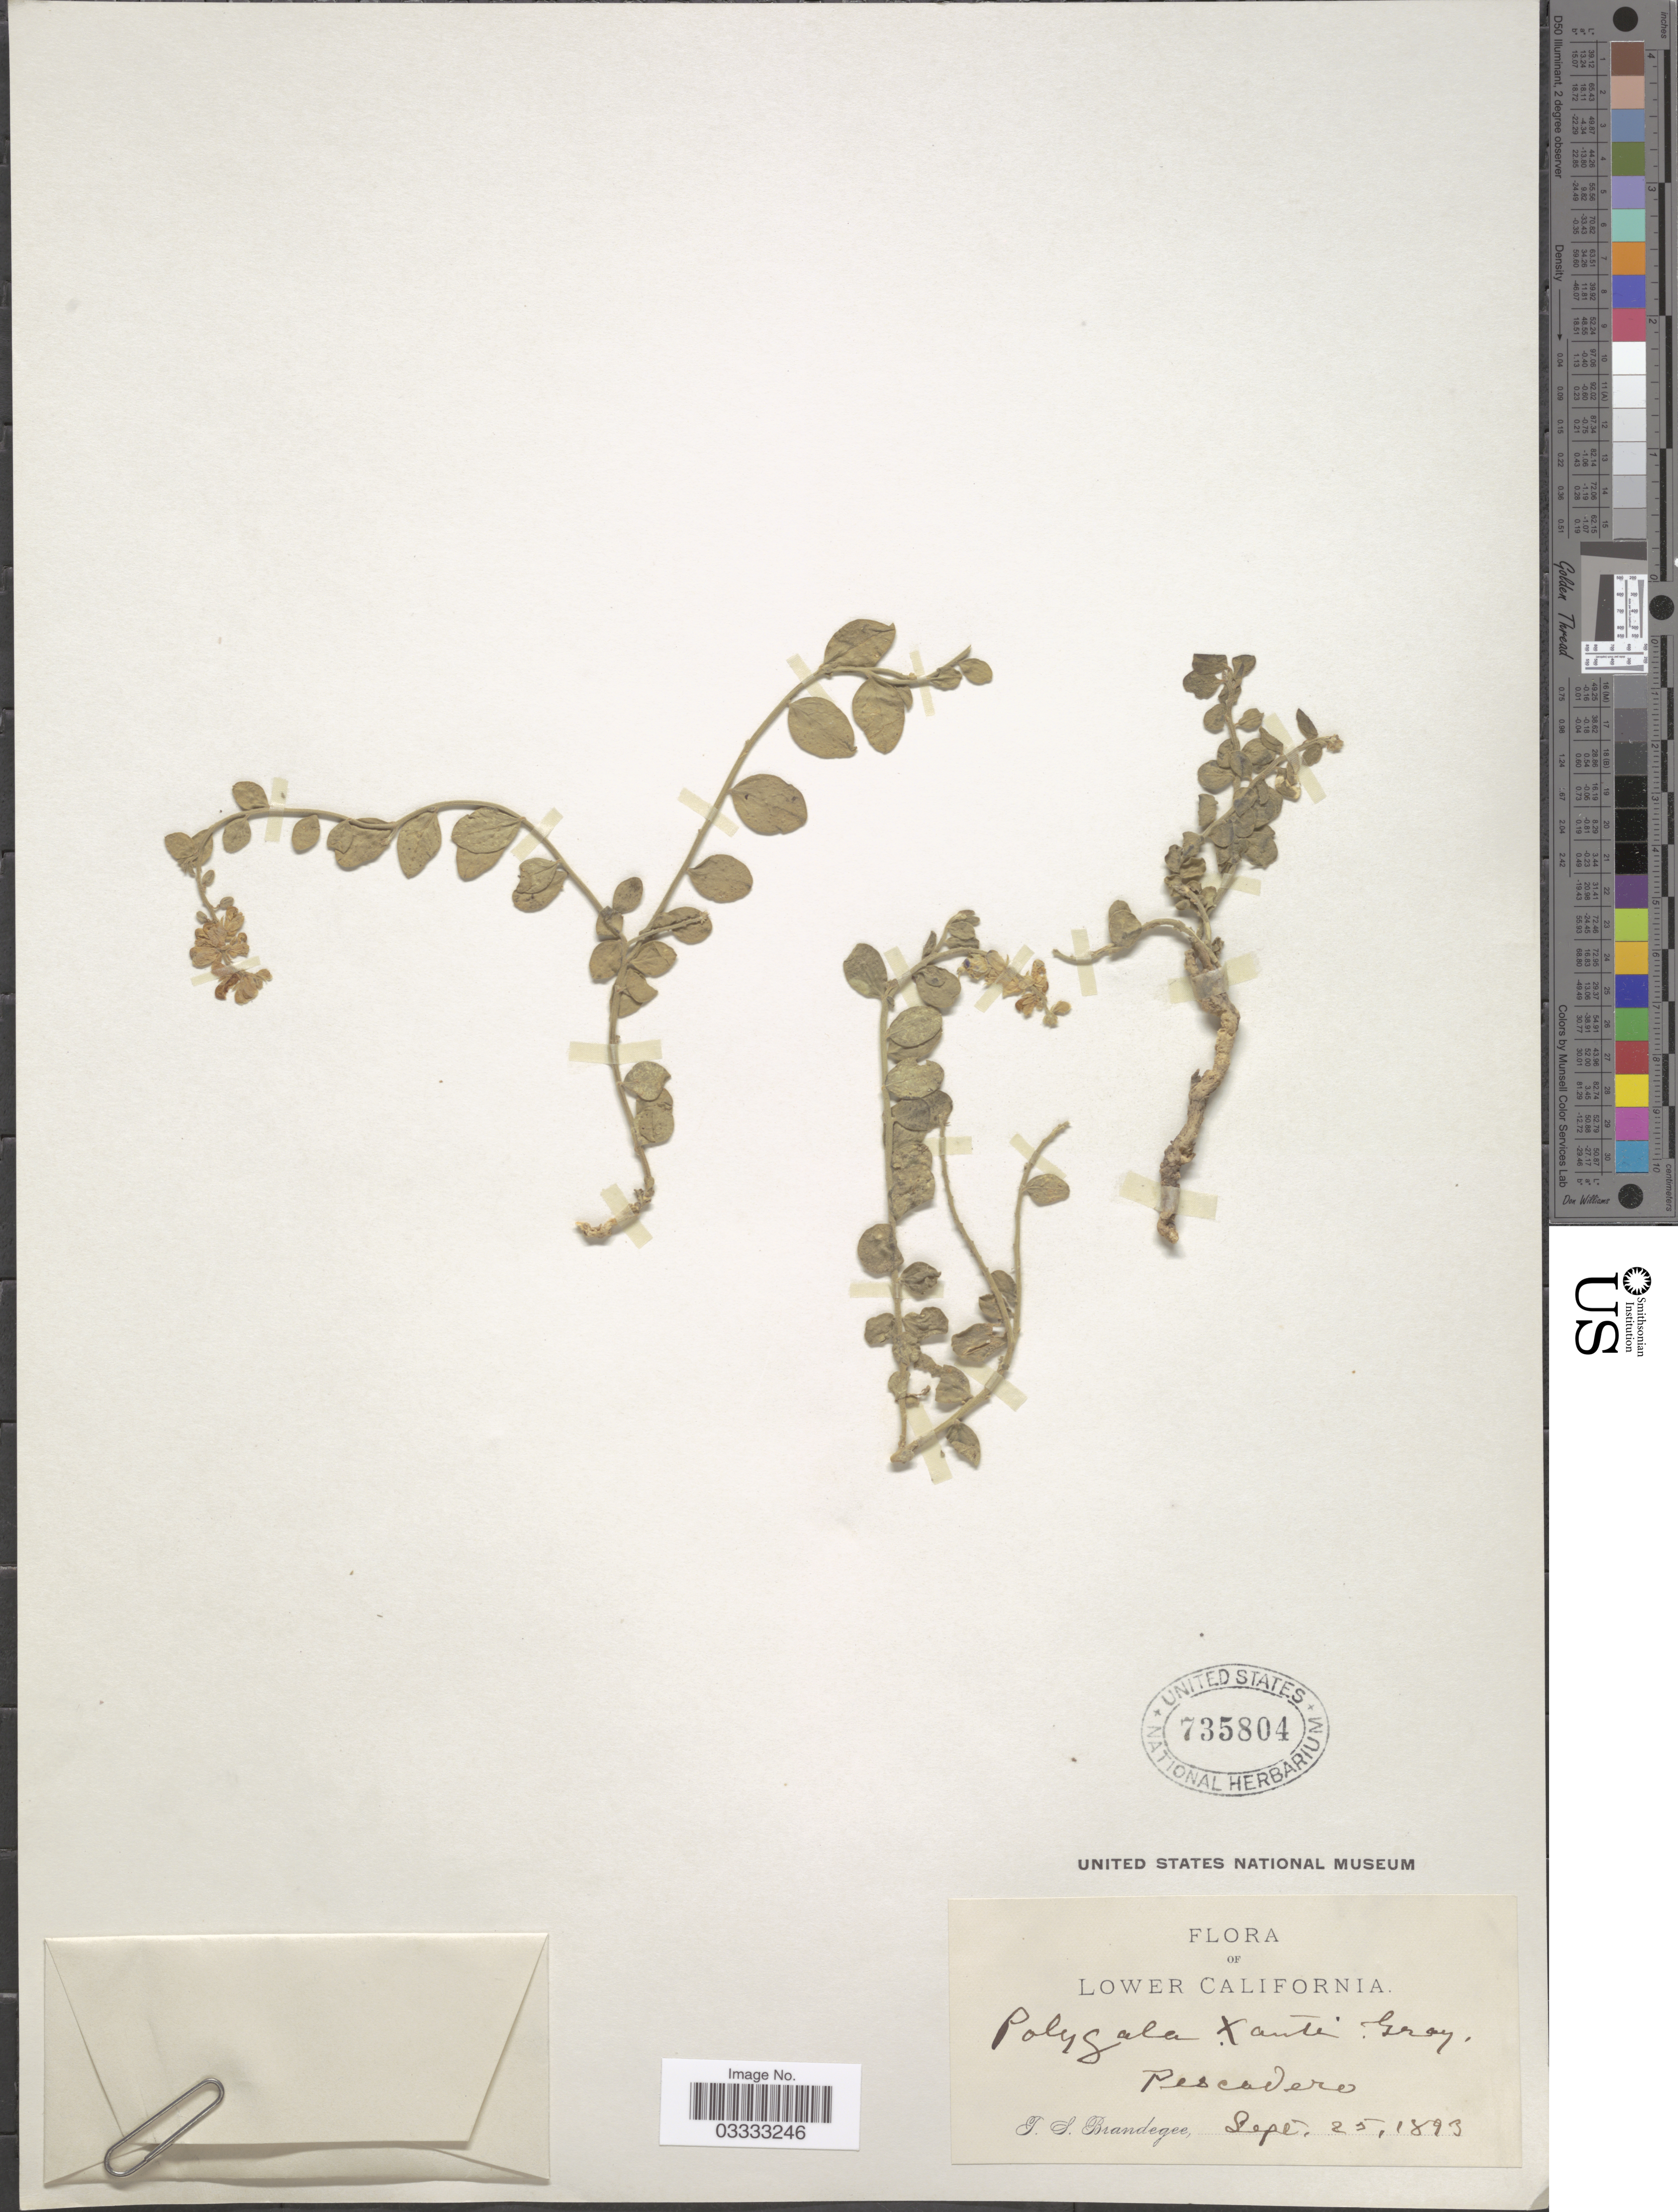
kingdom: Plantae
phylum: Tracheophyta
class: Magnoliopsida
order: Fabales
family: Polygalaceae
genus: Polygala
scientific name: Polygala xanti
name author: A. Gray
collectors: T. S. Brandegee (herbarium)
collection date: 1893-09-25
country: Mexico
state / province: Baja California Sur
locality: Lower California. Pescadero.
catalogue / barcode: US 735804